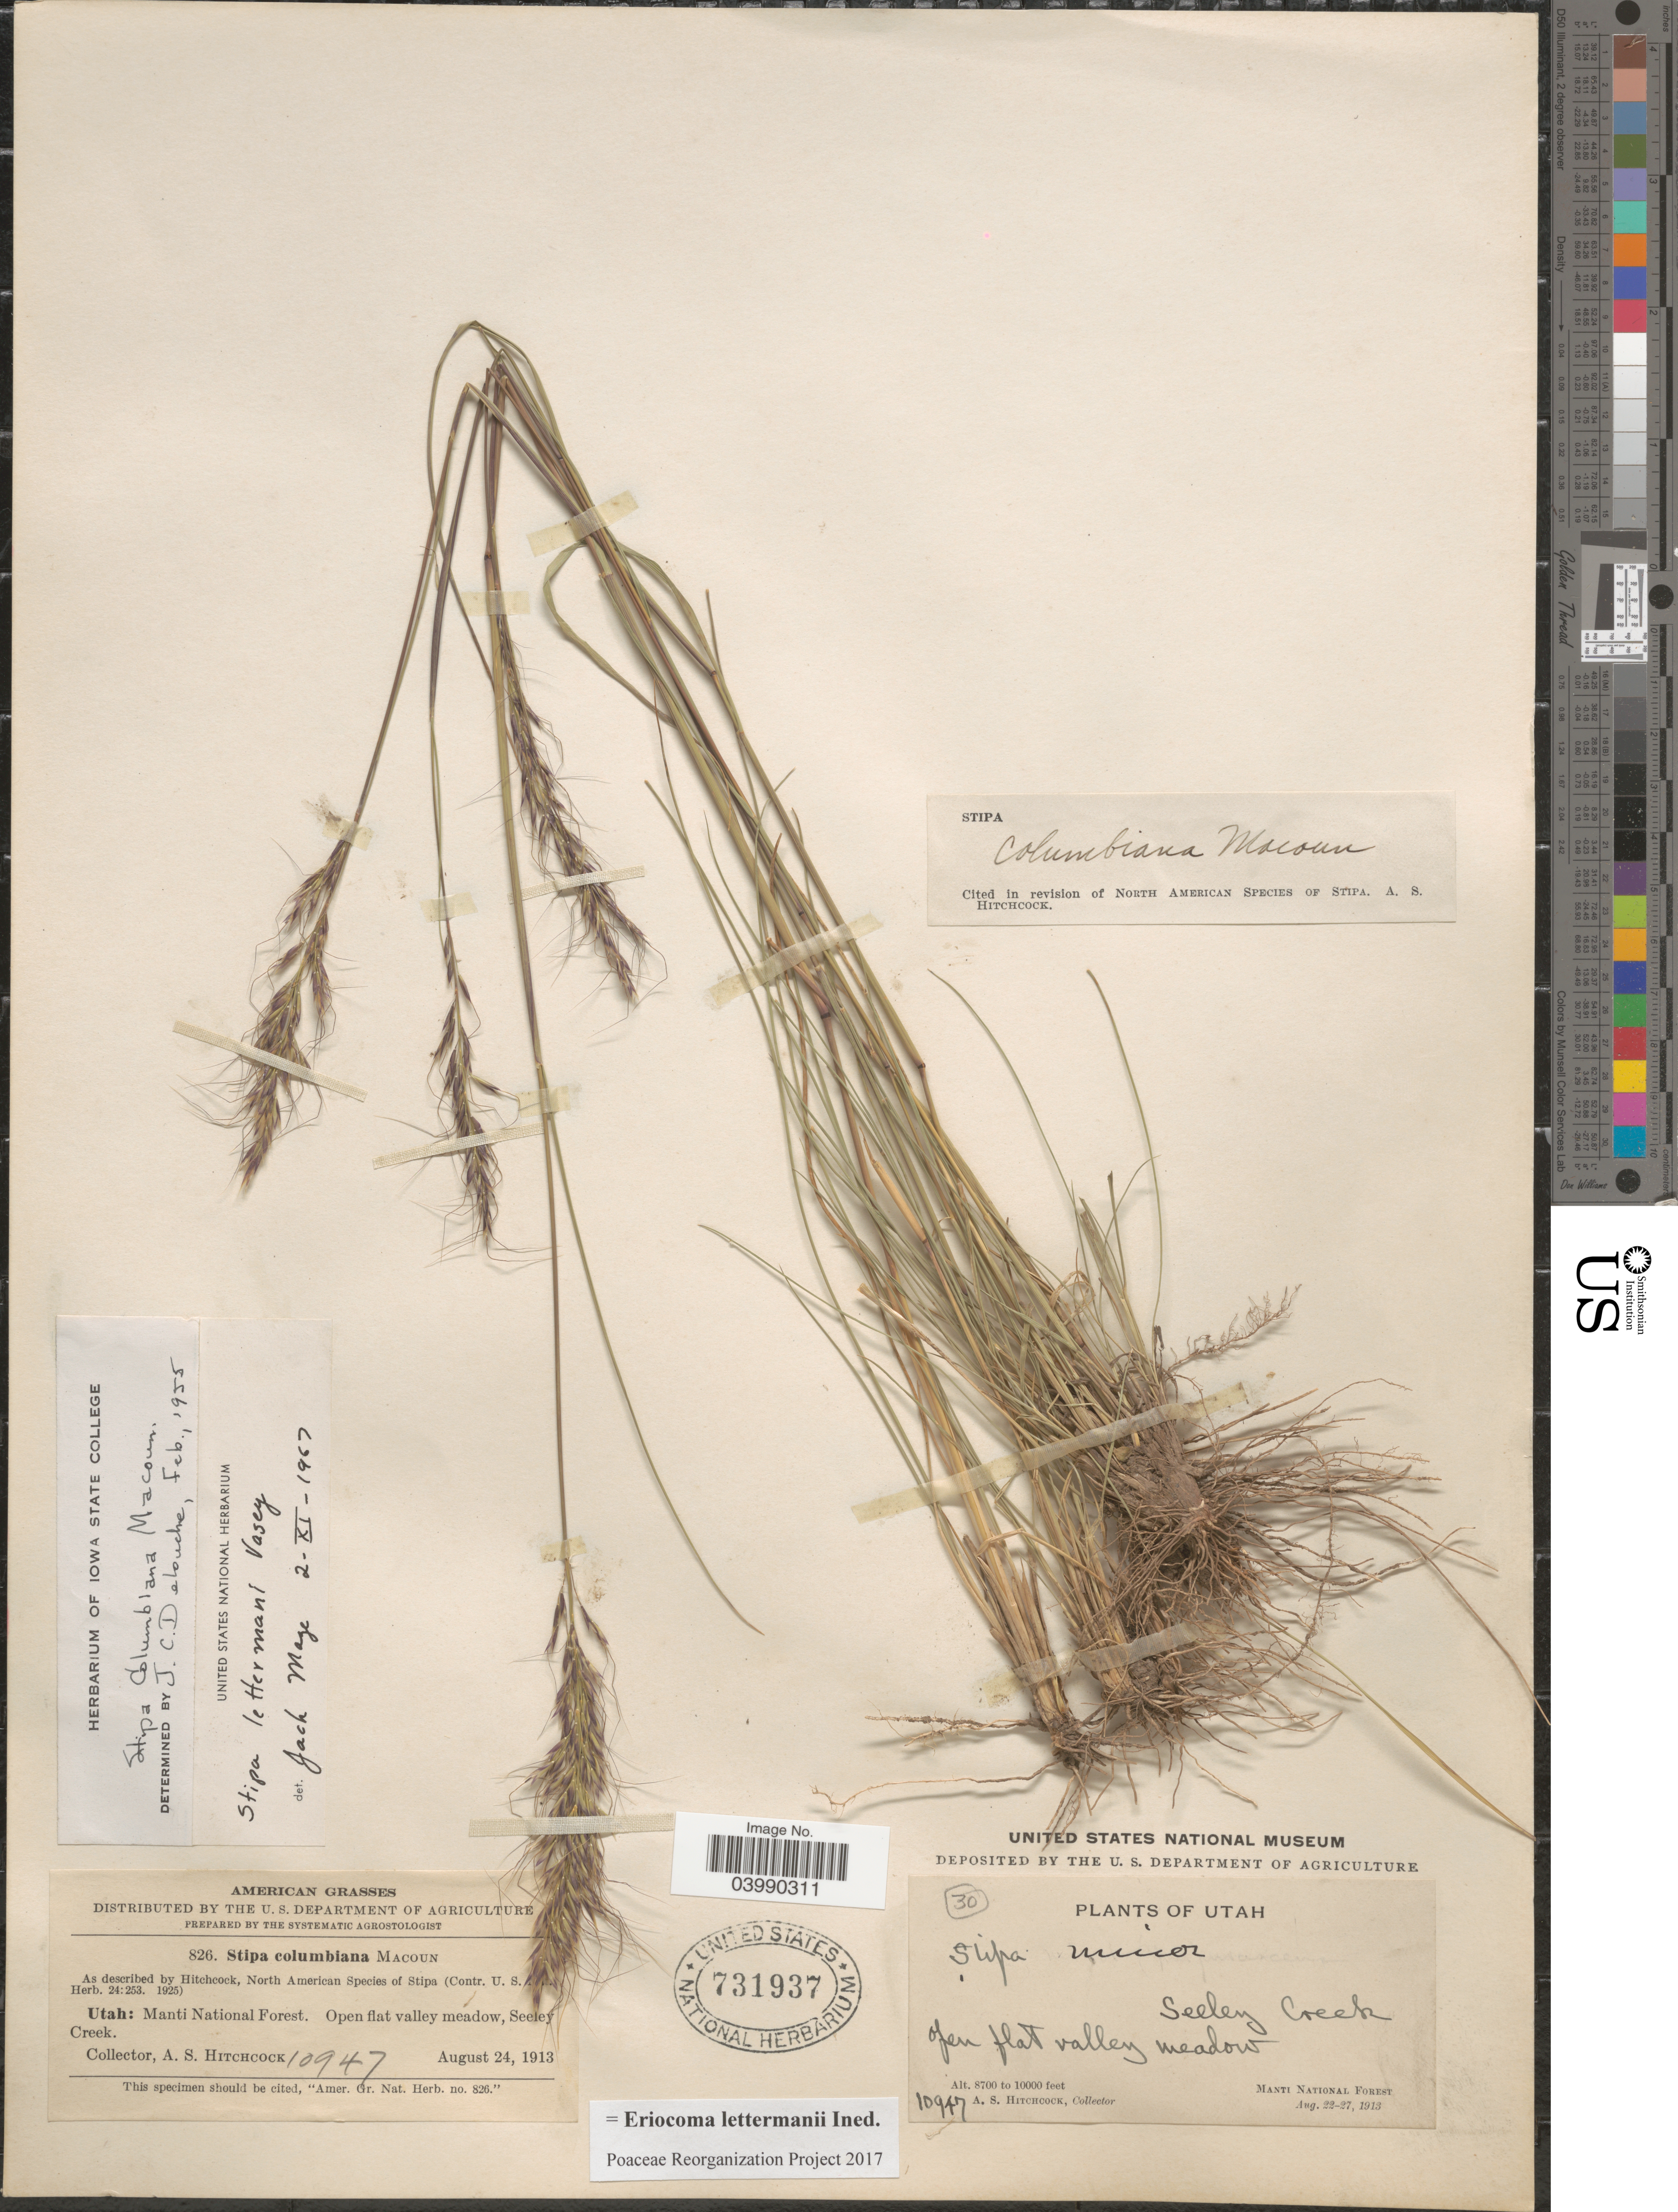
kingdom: Plantae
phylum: Tracheophyta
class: Liliopsida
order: Poales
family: Poaceae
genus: Eriocoma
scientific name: Eriocoma lettermanii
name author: (Vasey) Romasch.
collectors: A. S. Hitchcock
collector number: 10947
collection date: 1913-08-24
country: United States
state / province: Utah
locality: Manti National Forest. Seeley Creek.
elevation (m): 2652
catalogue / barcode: US 731937